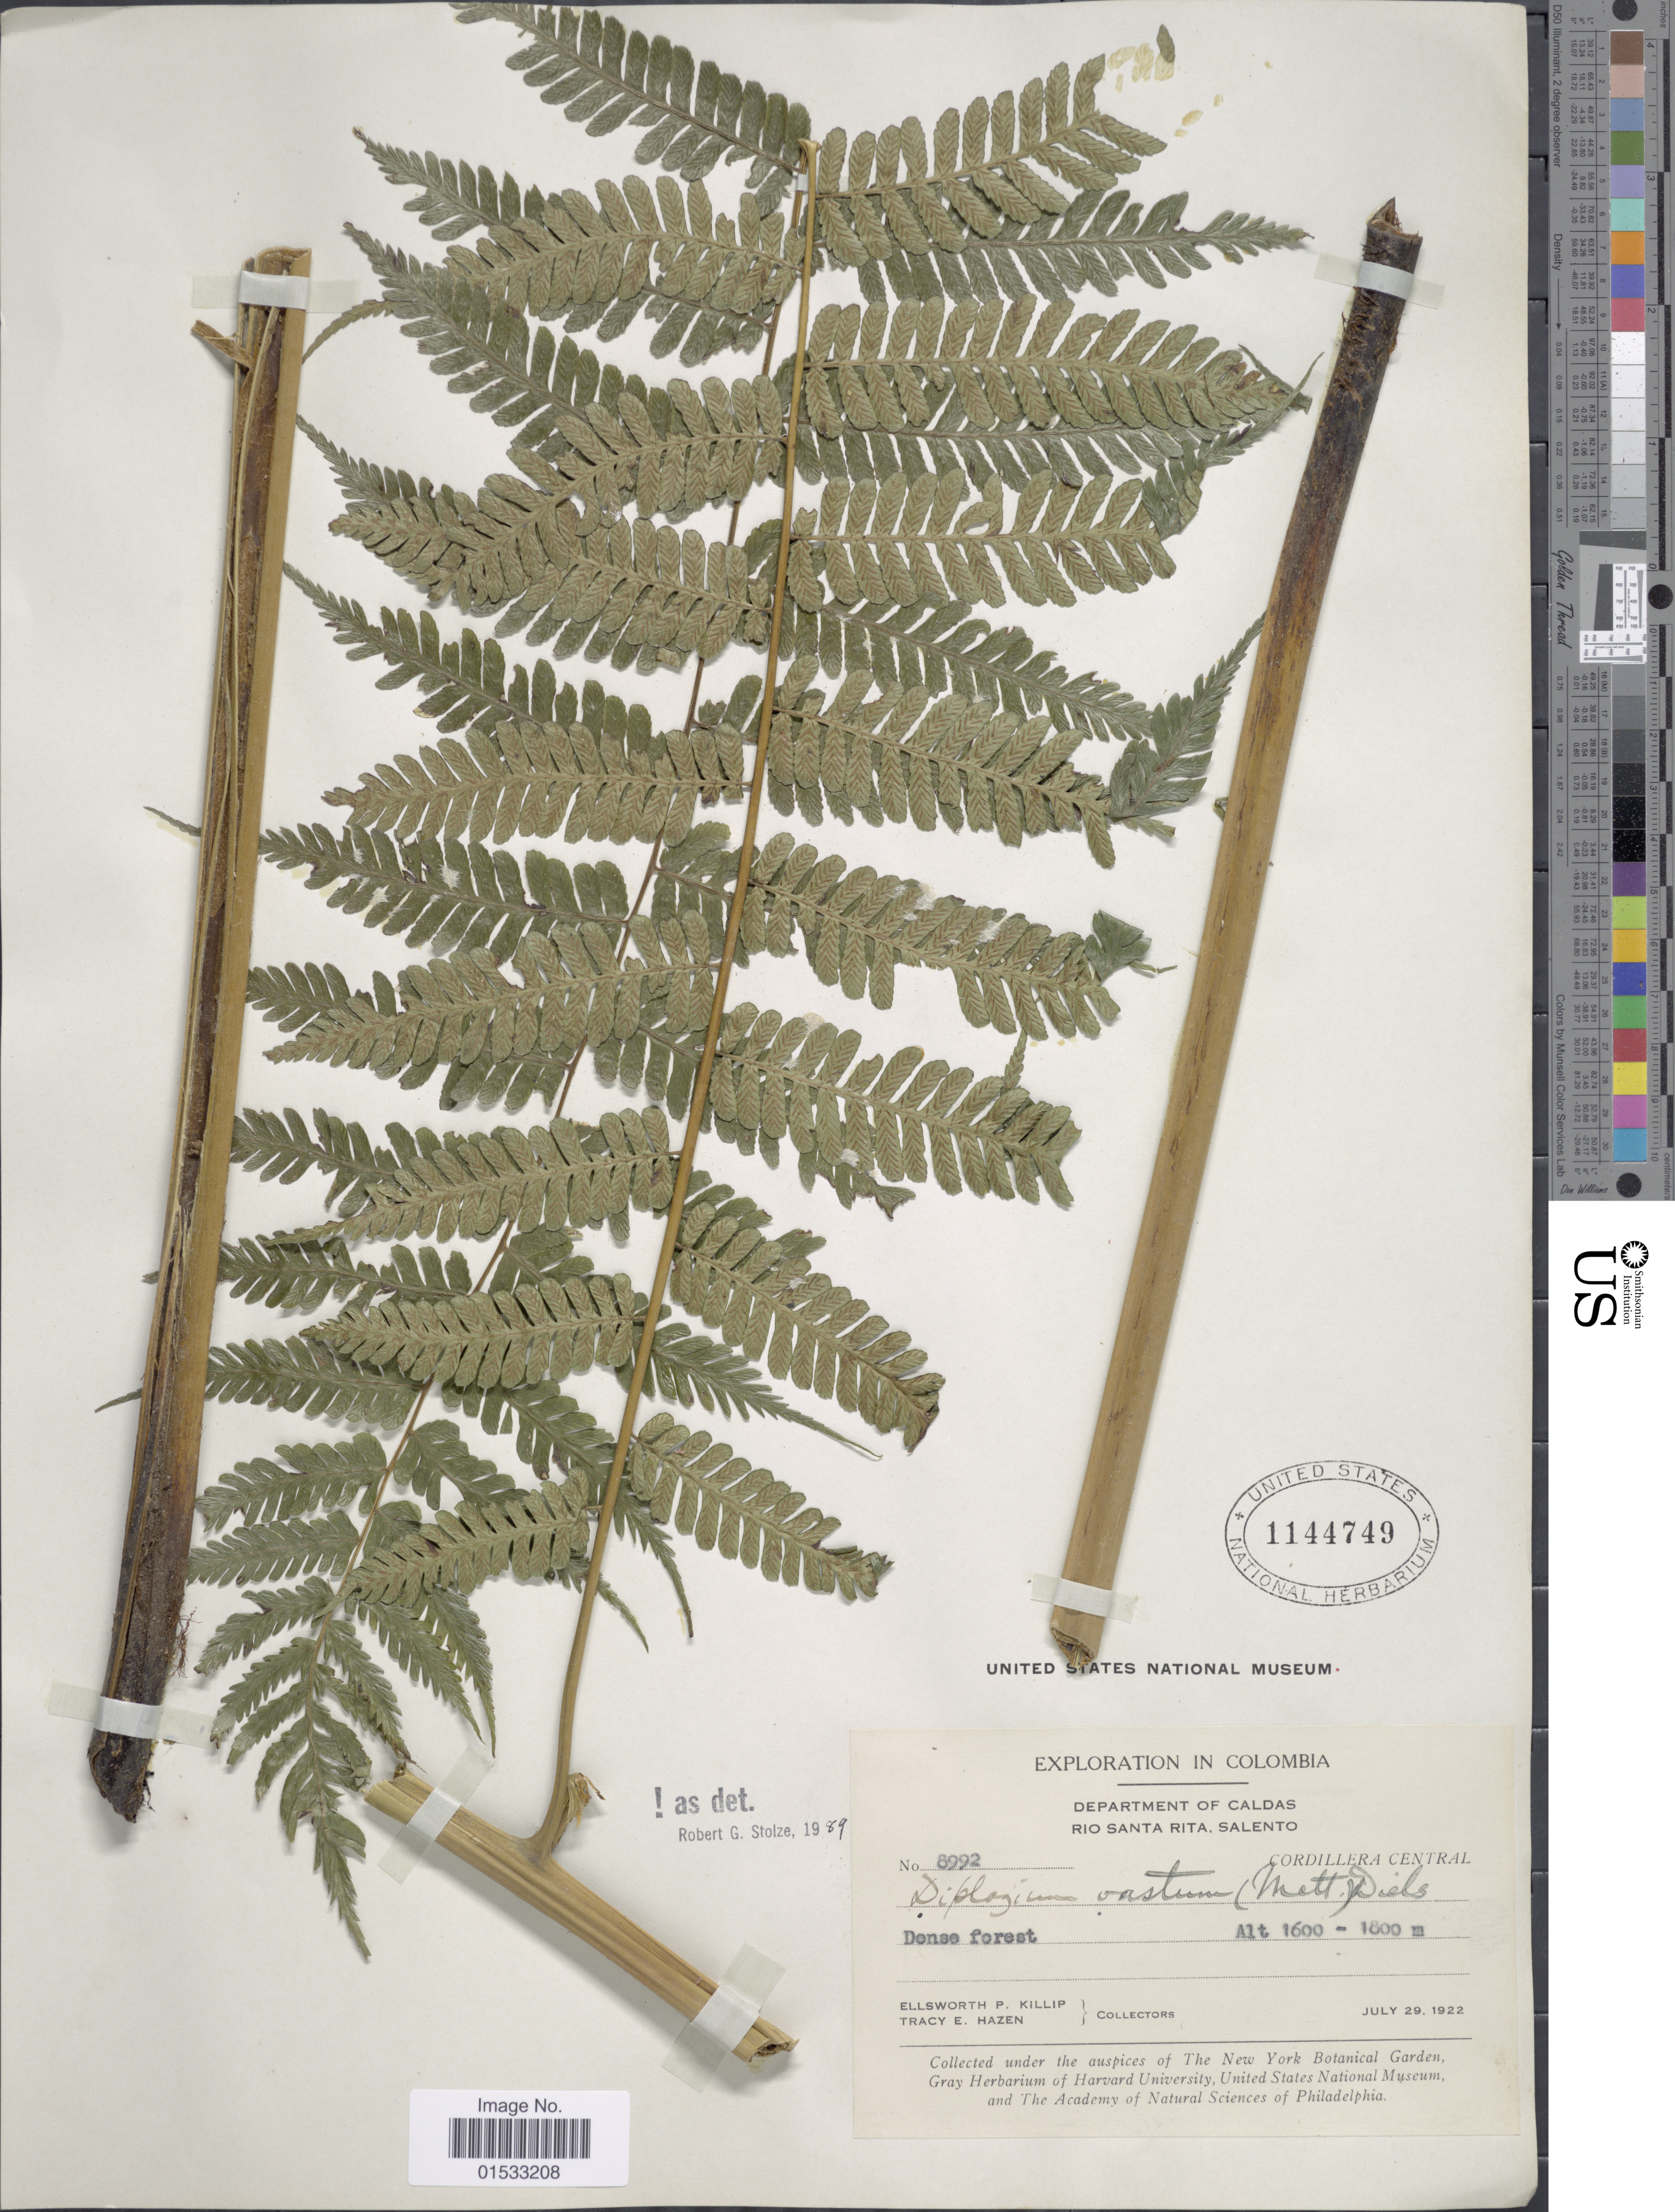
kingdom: Plantae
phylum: Tracheophyta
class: Polypodiopsida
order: Polypodiales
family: Athyriaceae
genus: Diplazium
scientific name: Diplazium vastum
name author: (Mett.) Diels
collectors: E. P. Killip & T. E. Hazen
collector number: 8992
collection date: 1922-07-29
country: Colombia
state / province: Caldas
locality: Rio Santa Rita, Salento, Cordillera Central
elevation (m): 1600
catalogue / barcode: US 1144749